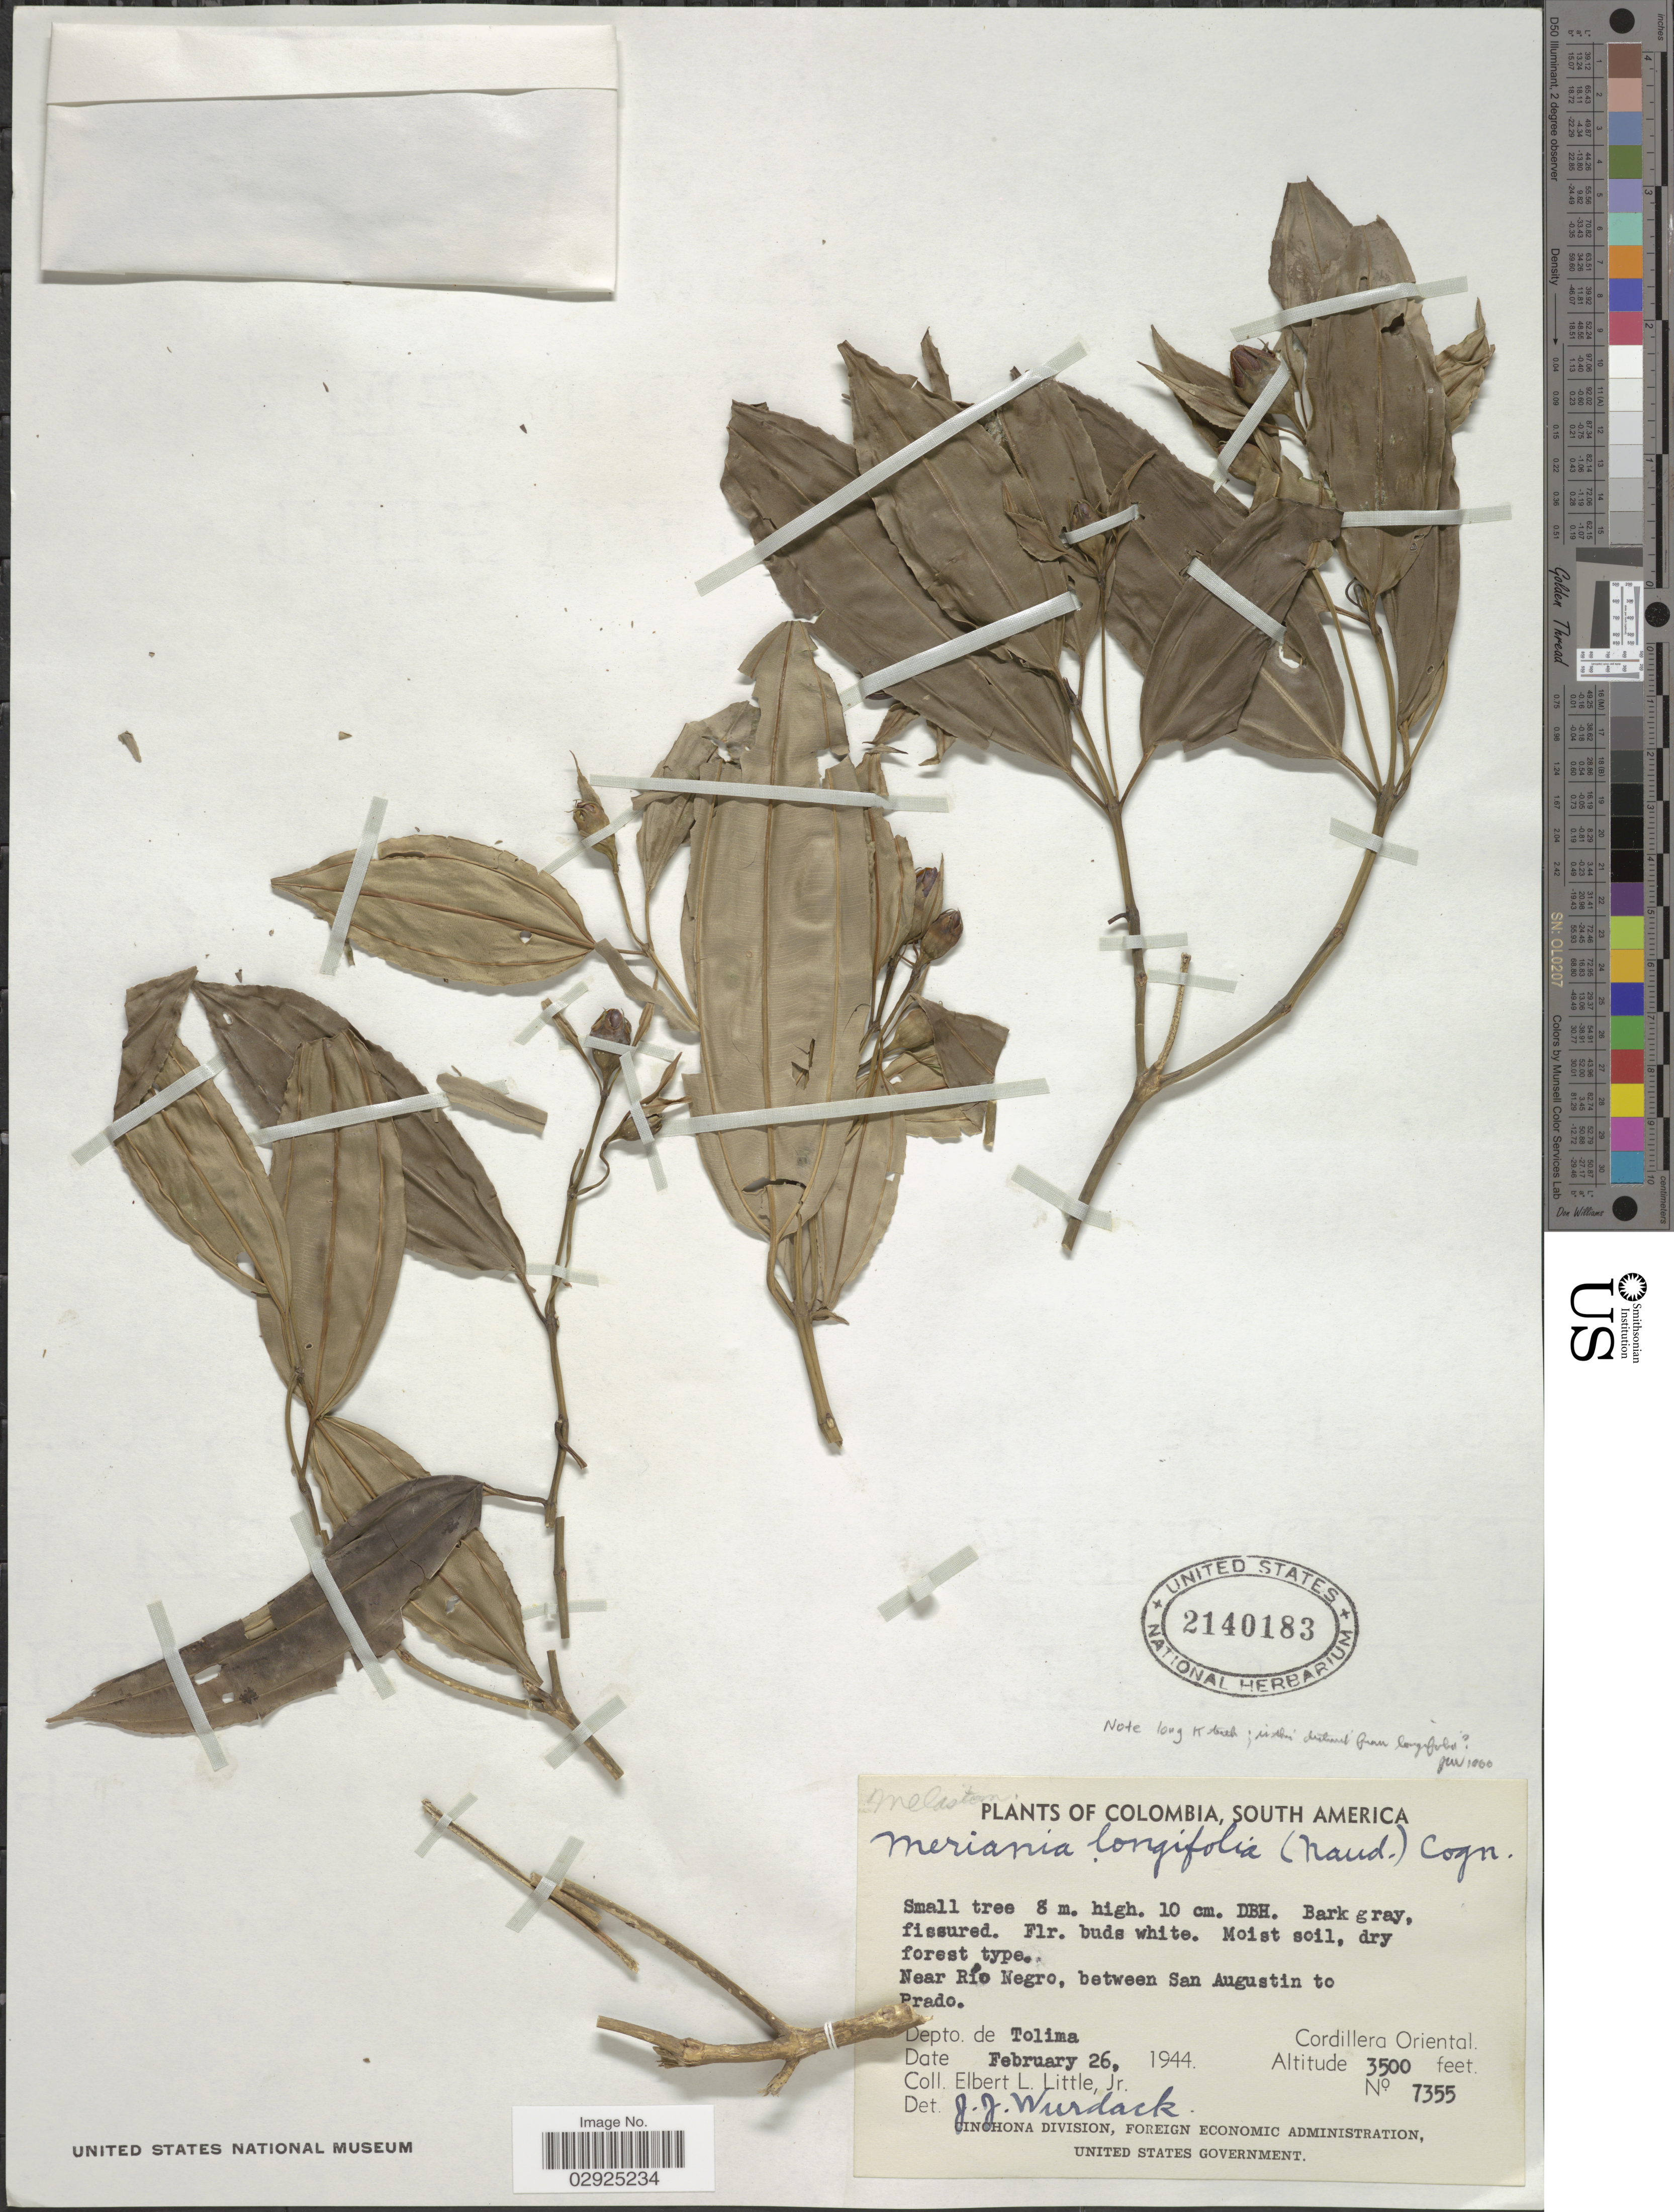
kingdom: Plantae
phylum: Tracheophyta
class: Magnoliopsida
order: Myrtales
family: Melastomataceae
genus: Meriania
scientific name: Meriania longifolia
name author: (Naudin) Cogn.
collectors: E. L. Little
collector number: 7355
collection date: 1944-02-26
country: Colombia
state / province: Tolima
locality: Near Río Negro, between San Augustin to Prado. Depto. de Tolima. Cordillera Oriental.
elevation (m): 1067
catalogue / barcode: US 2140183